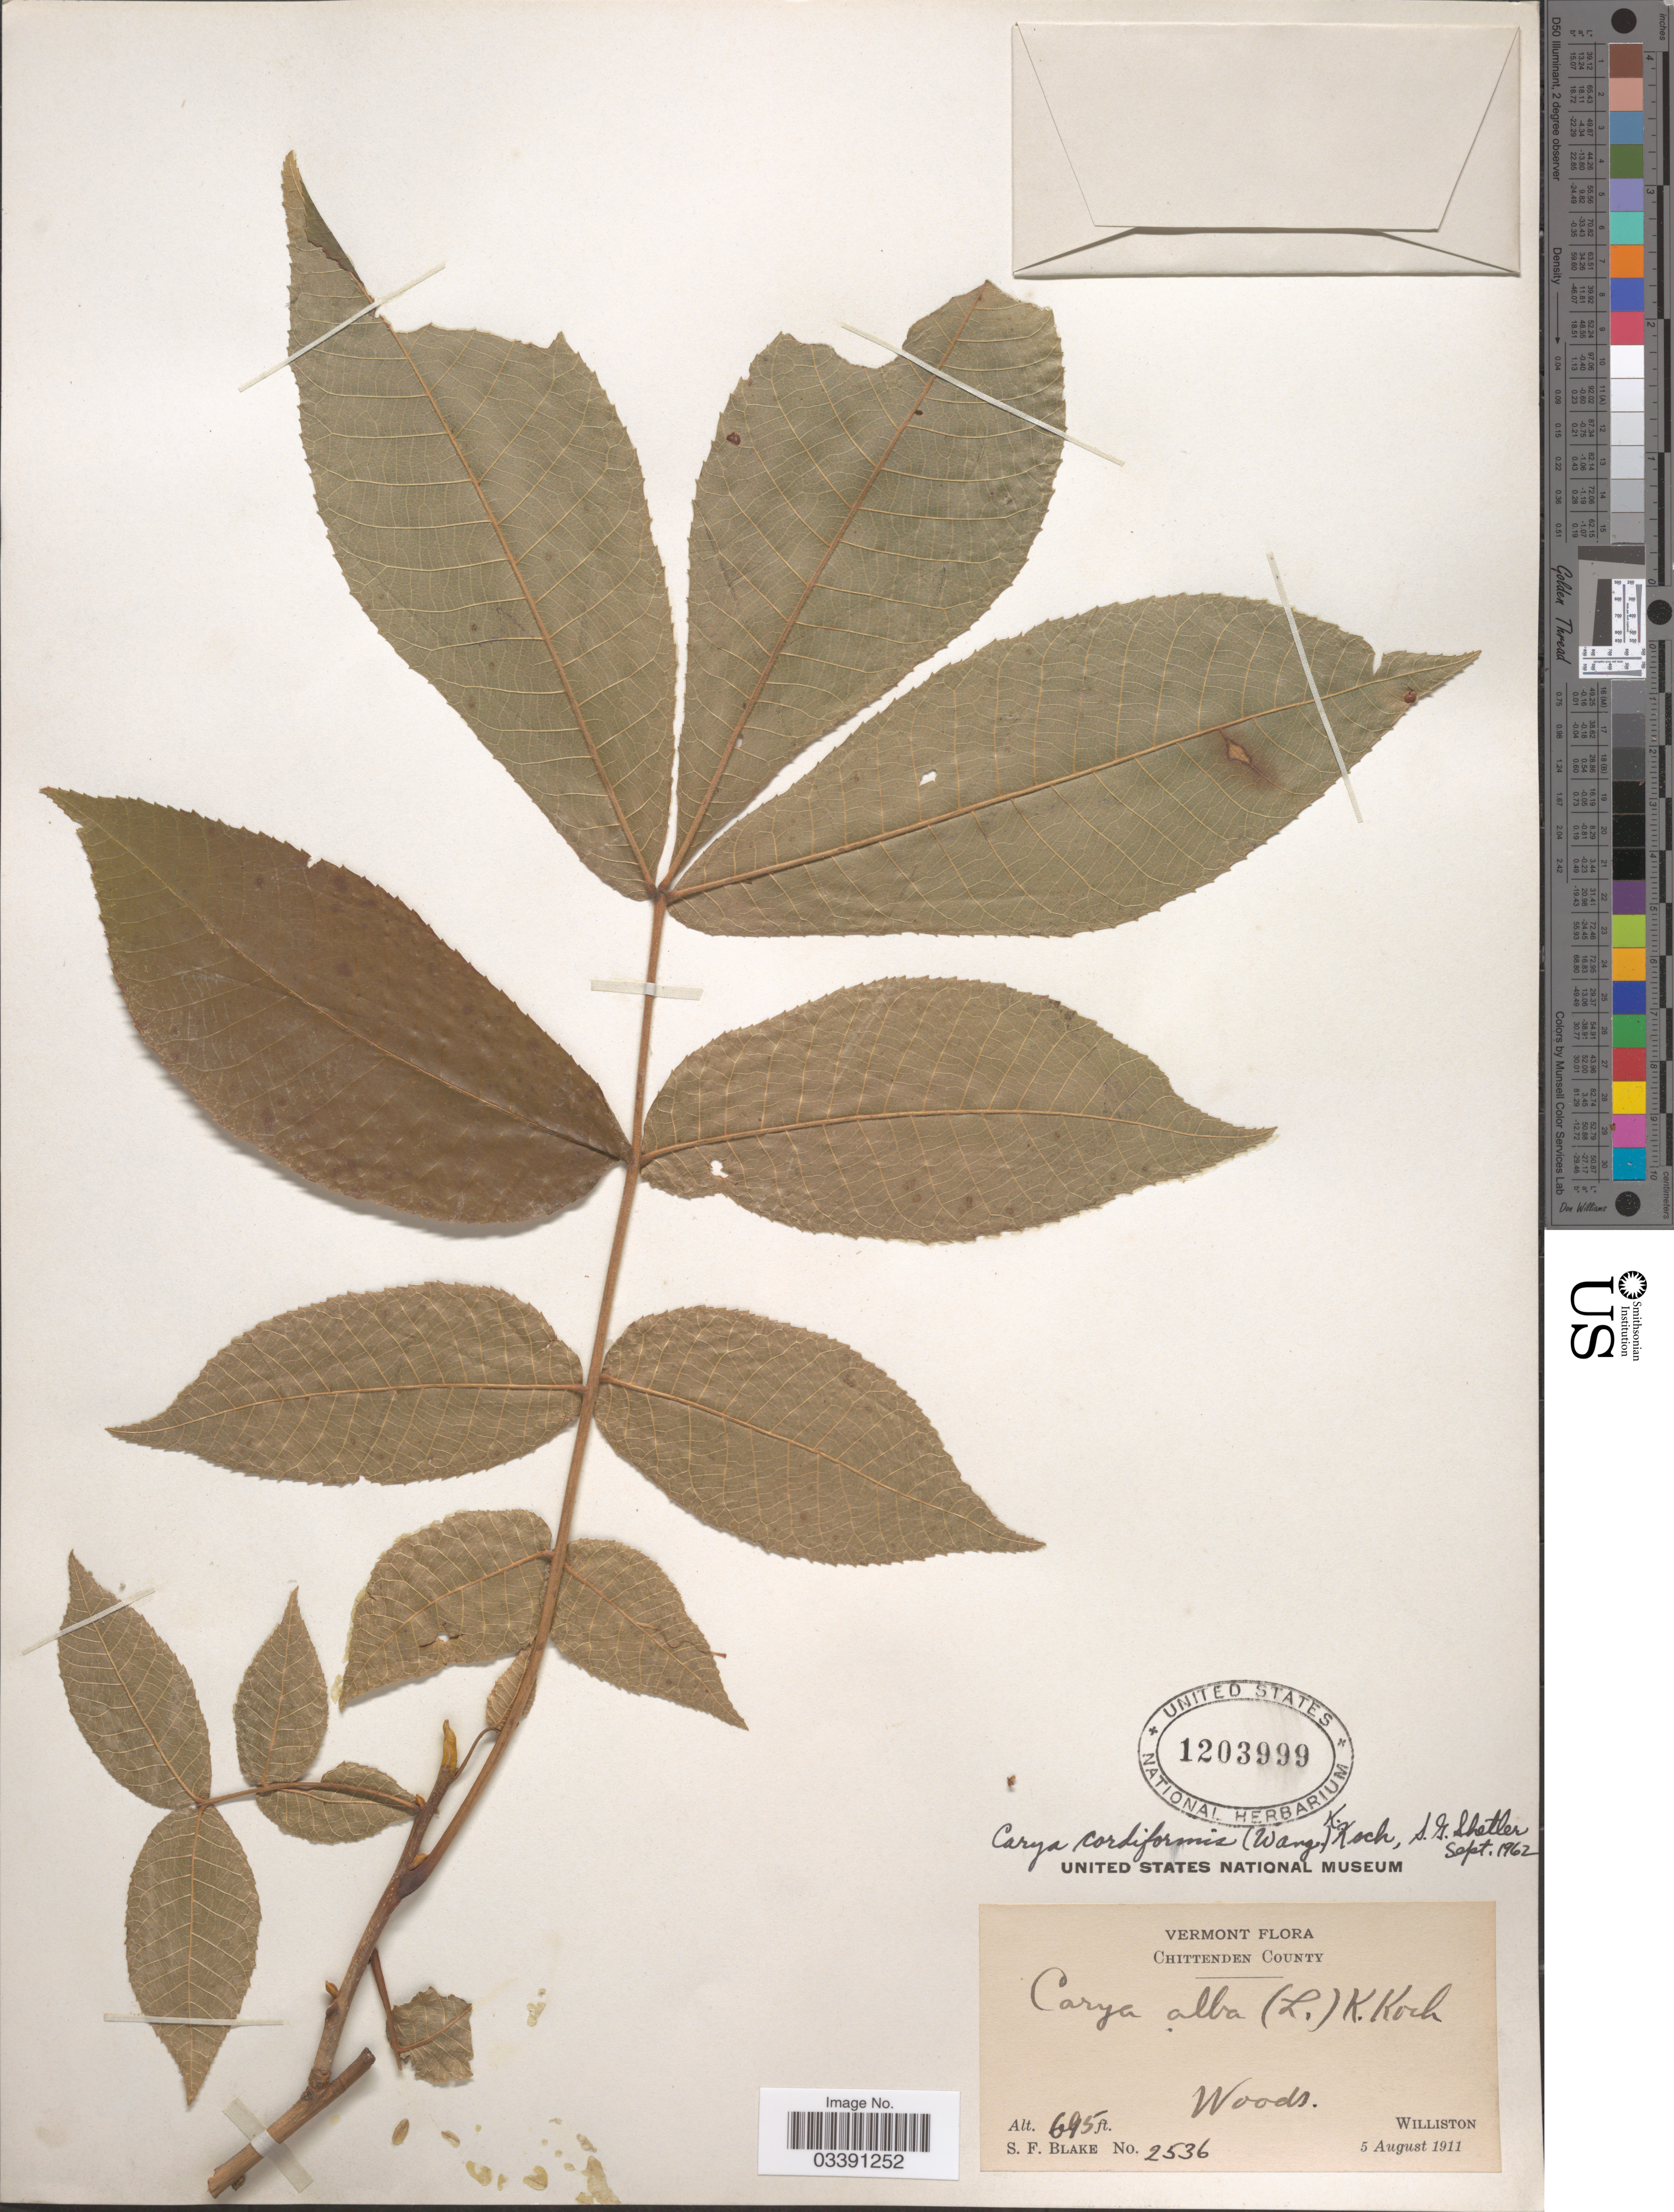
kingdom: Plantae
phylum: Tracheophyta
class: Magnoliopsida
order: Fagales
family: Juglandaceae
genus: Carya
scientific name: Carya cordiformis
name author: (Wangenh.) K. Koch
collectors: S. Blake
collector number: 2536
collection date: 1911-08-05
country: United States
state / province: Vermont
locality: Chittenden County. Woods. Williston.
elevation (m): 212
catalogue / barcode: US 1203999